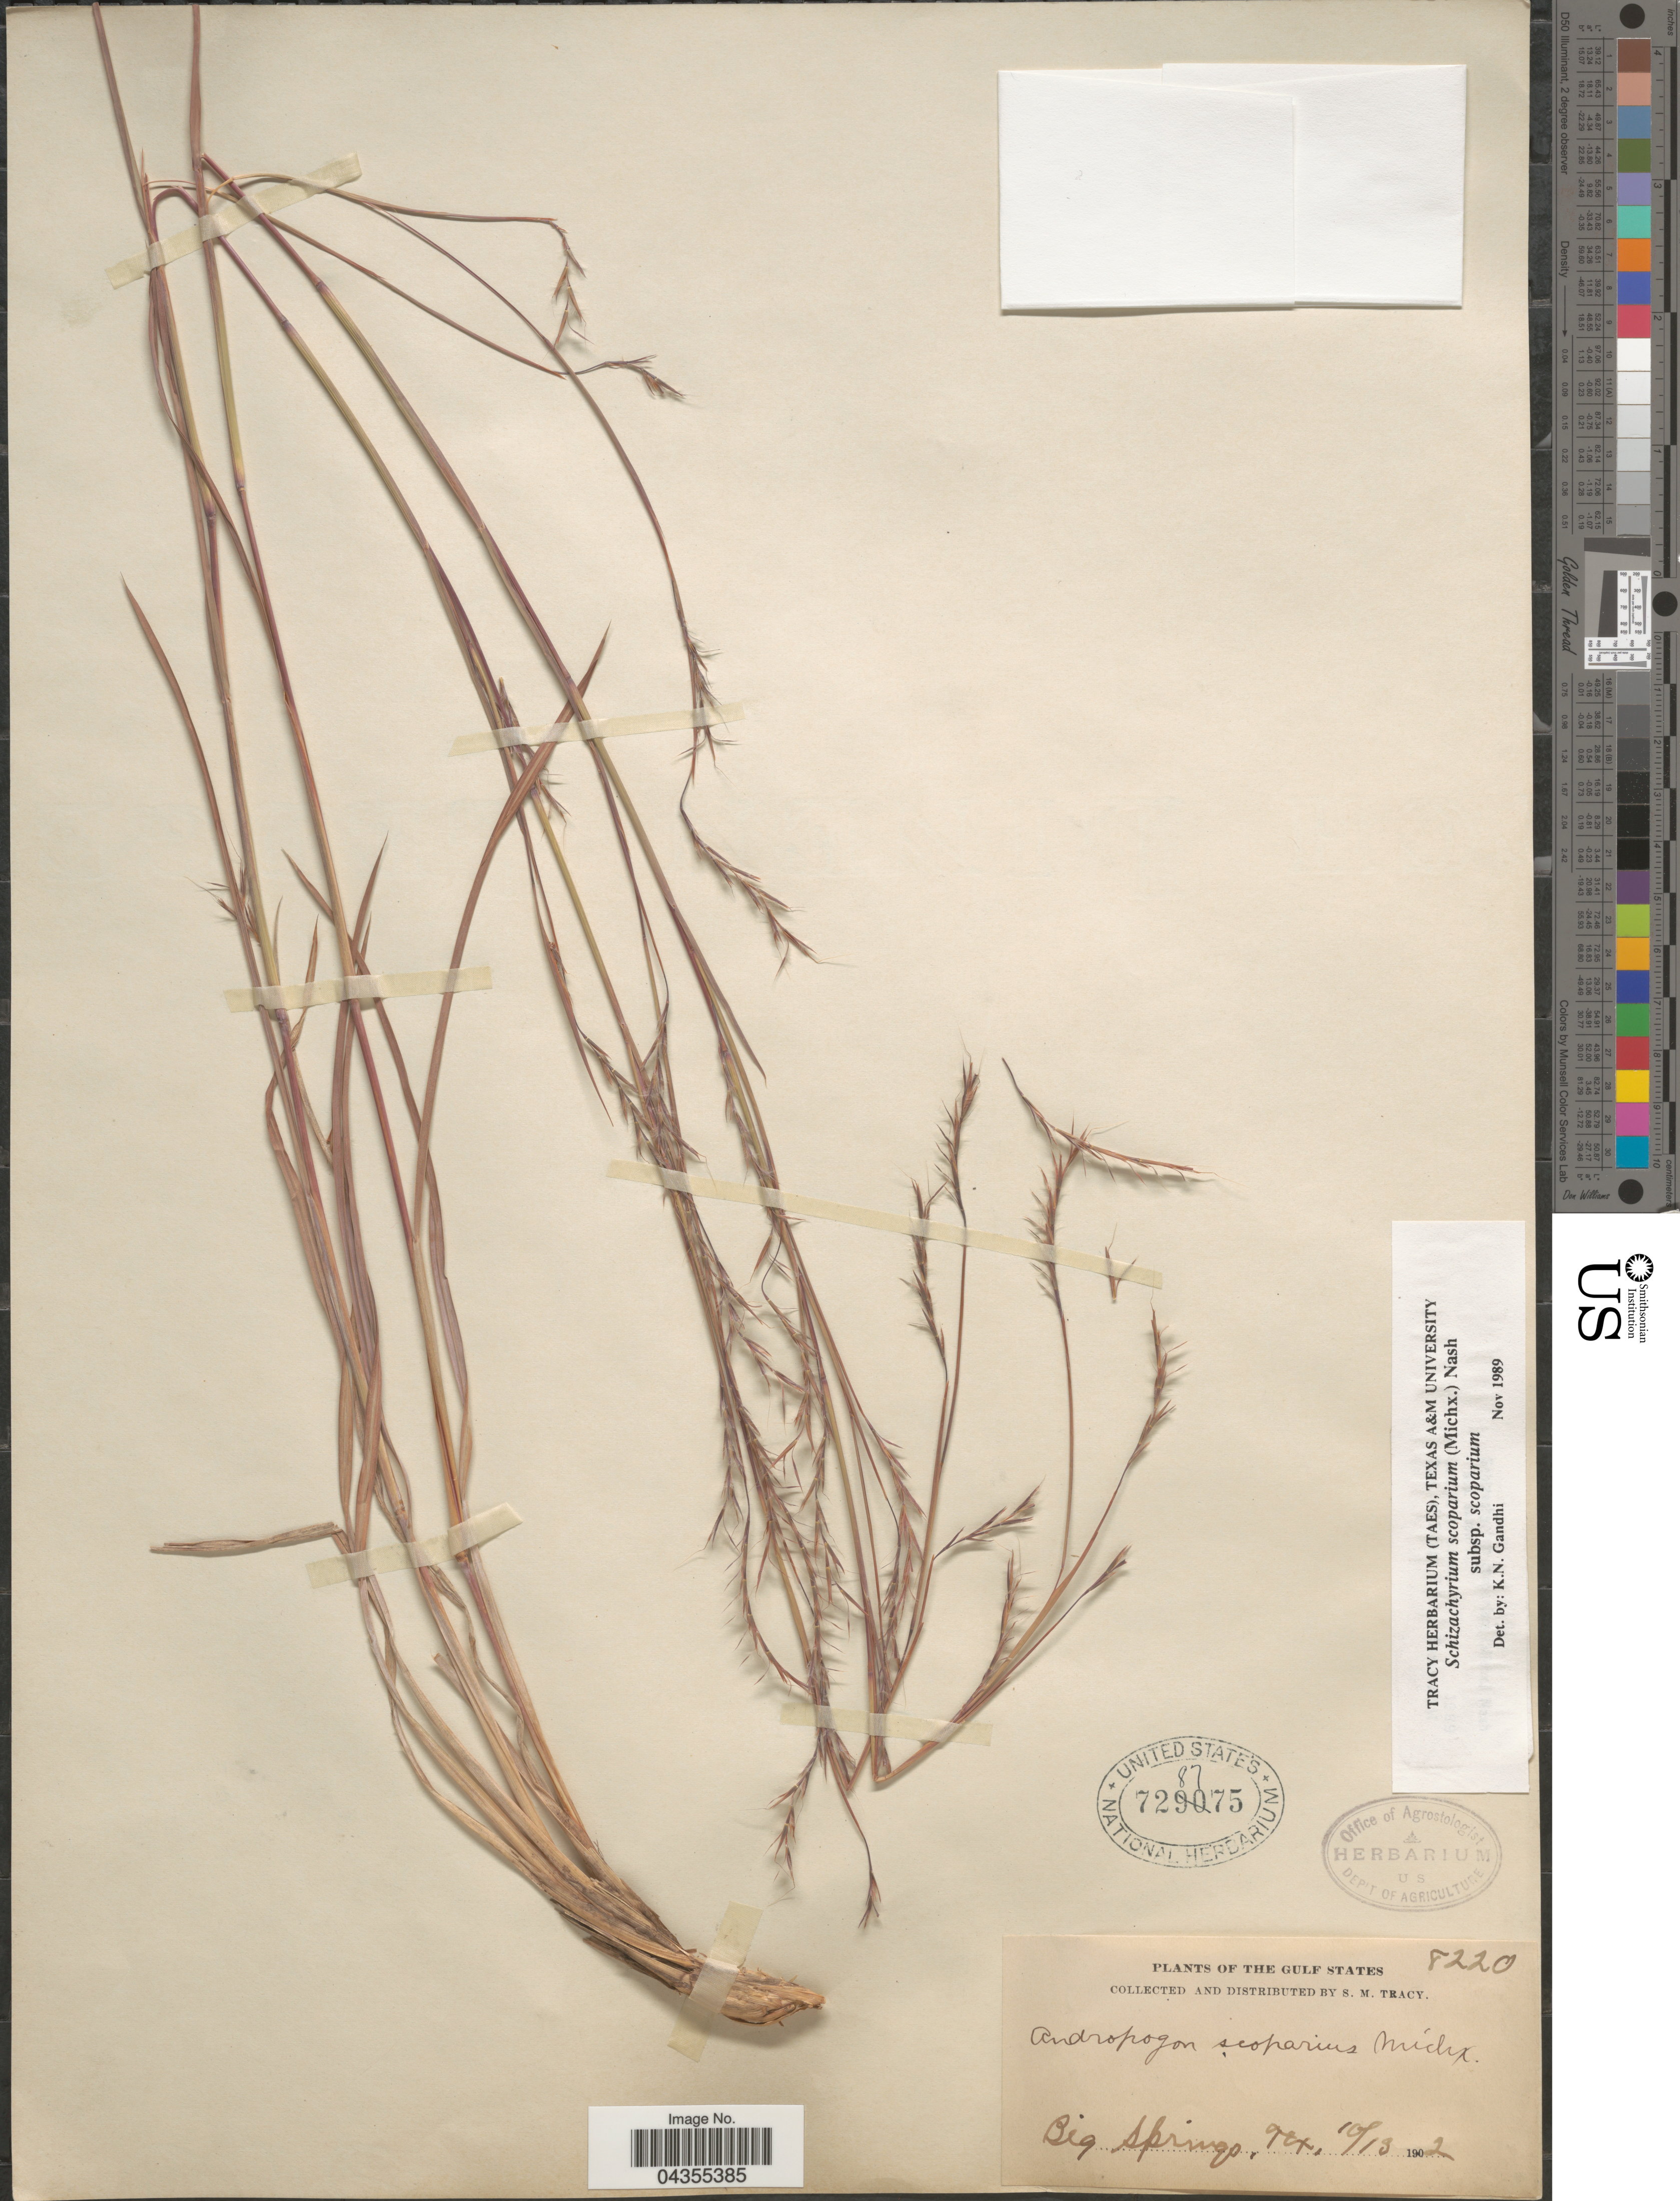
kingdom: Plantae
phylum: Tracheophyta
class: Liliopsida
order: Poales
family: Poaceae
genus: Schizachyrium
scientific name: Schizachyrium scoparium var. scoparium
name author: (Michx.) Nash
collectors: S. M. Tracy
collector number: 8220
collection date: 1902-10-13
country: United States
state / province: Texas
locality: The Gulf States. Big Springs.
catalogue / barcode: US 728775